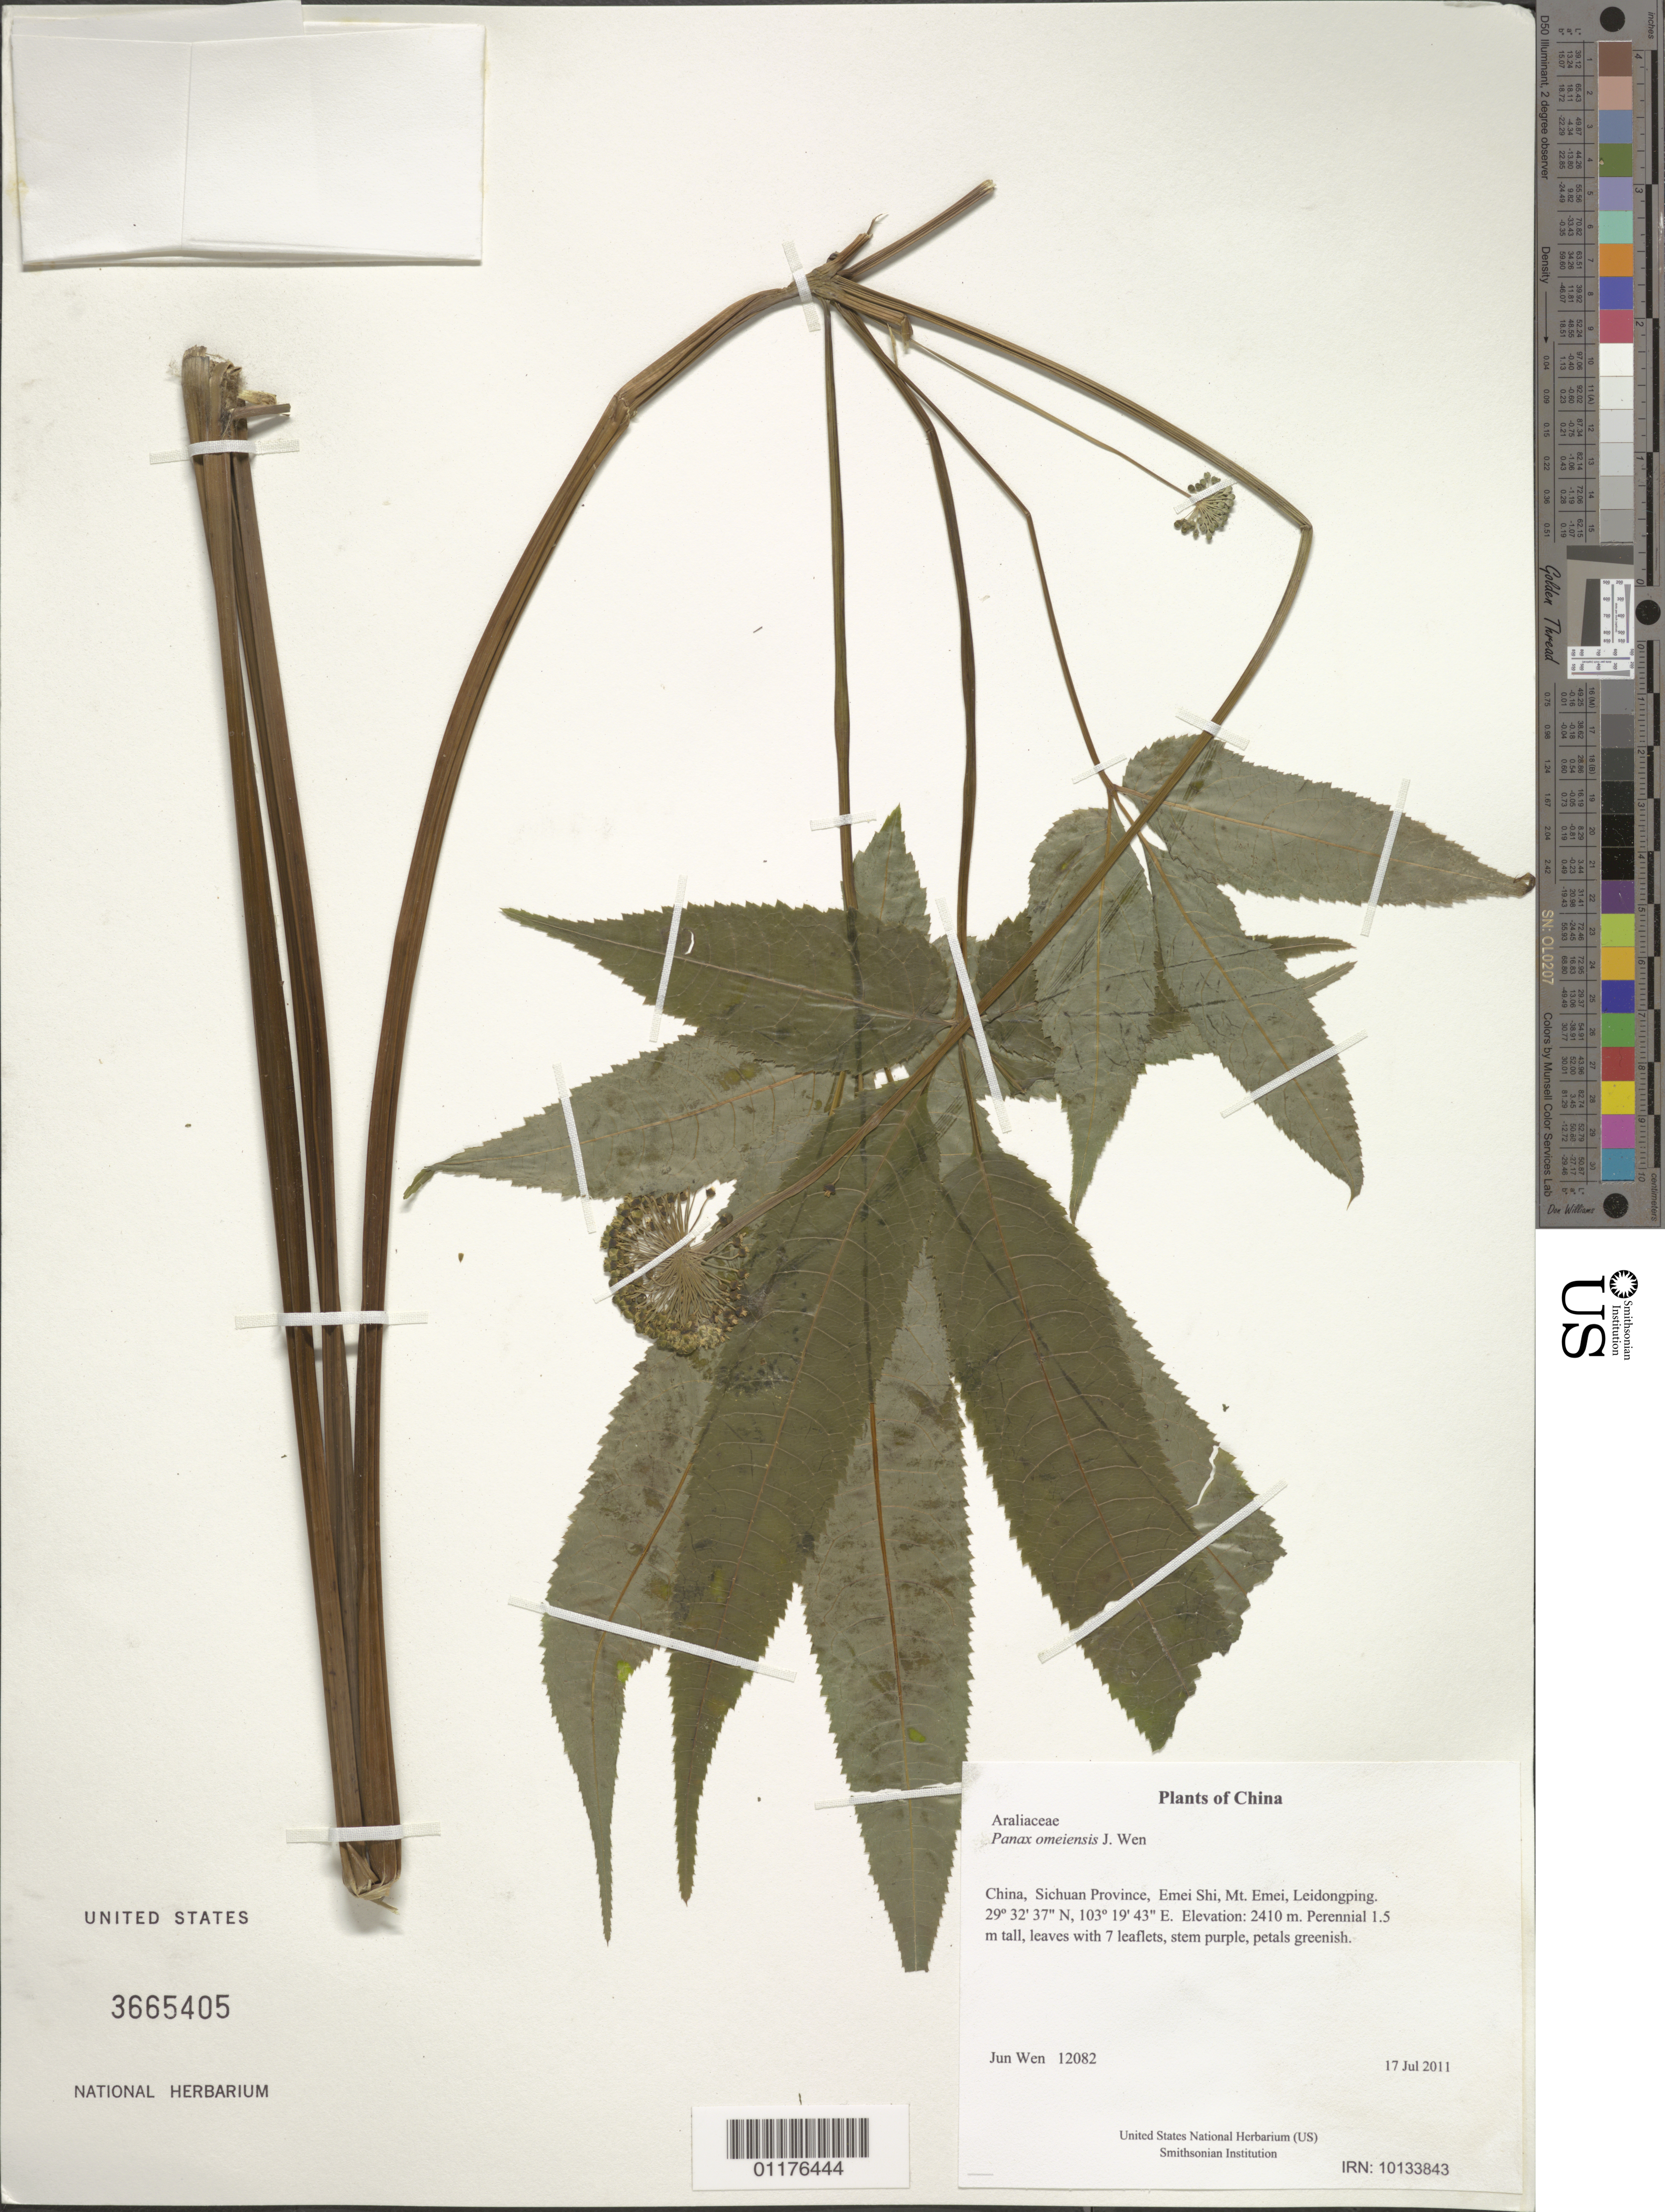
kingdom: Plantae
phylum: Tracheophyta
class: Magnoliopsida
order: Apiales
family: Araliaceae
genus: Panax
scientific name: Panax omeiensis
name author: J. Wen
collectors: J. Wen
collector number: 12082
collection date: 2011-07-17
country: China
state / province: Sichuan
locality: Emei Shi, Mt. Emei, Leidongping.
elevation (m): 2410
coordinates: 29 32 37.3 N, 103 19 43.3 E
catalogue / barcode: US 3665405